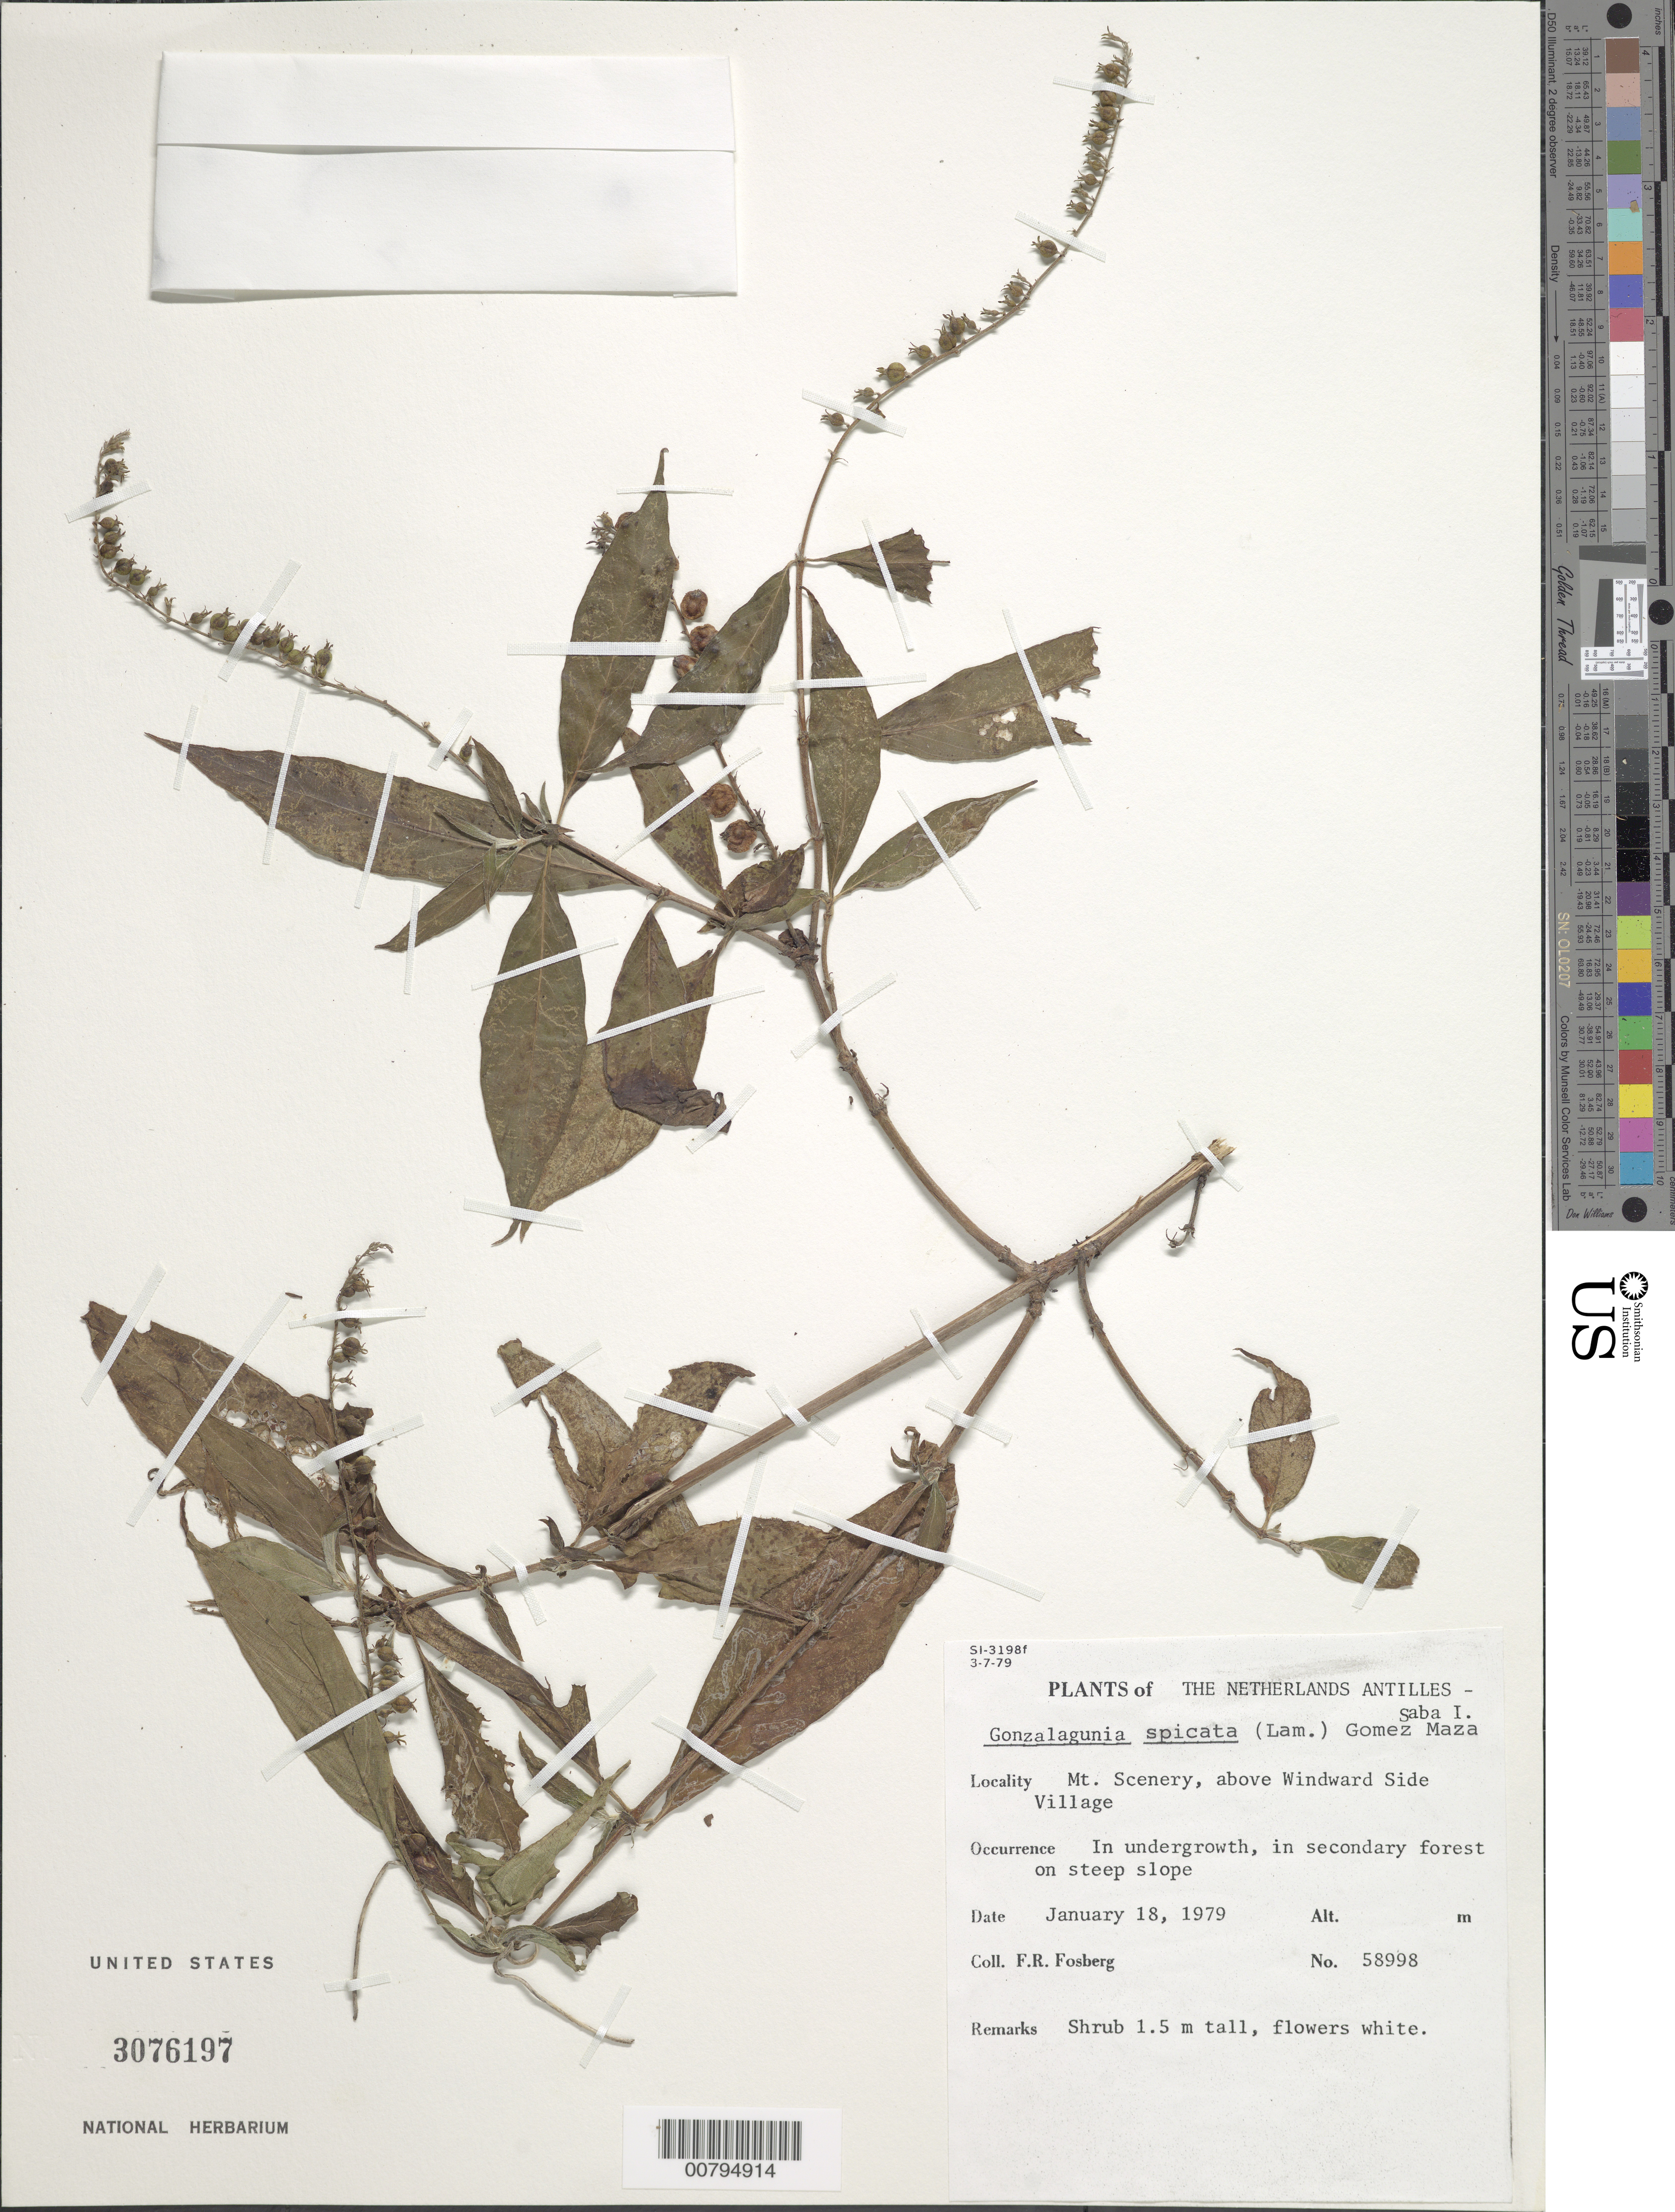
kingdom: Plantae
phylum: Tracheophyta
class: Magnoliopsida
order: Gentianales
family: Rubiaceae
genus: Gonzalagunia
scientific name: Gonzalagunia hirsuta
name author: Schum.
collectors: F. R. Fosberg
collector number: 58998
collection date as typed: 18 Jan 1979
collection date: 1979-01-18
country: Netherlands Antilles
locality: Mt. Scenery, above windward side village. Saba I.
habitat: In undergrowth in secondary forest, on steep slope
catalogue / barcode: US 3076197